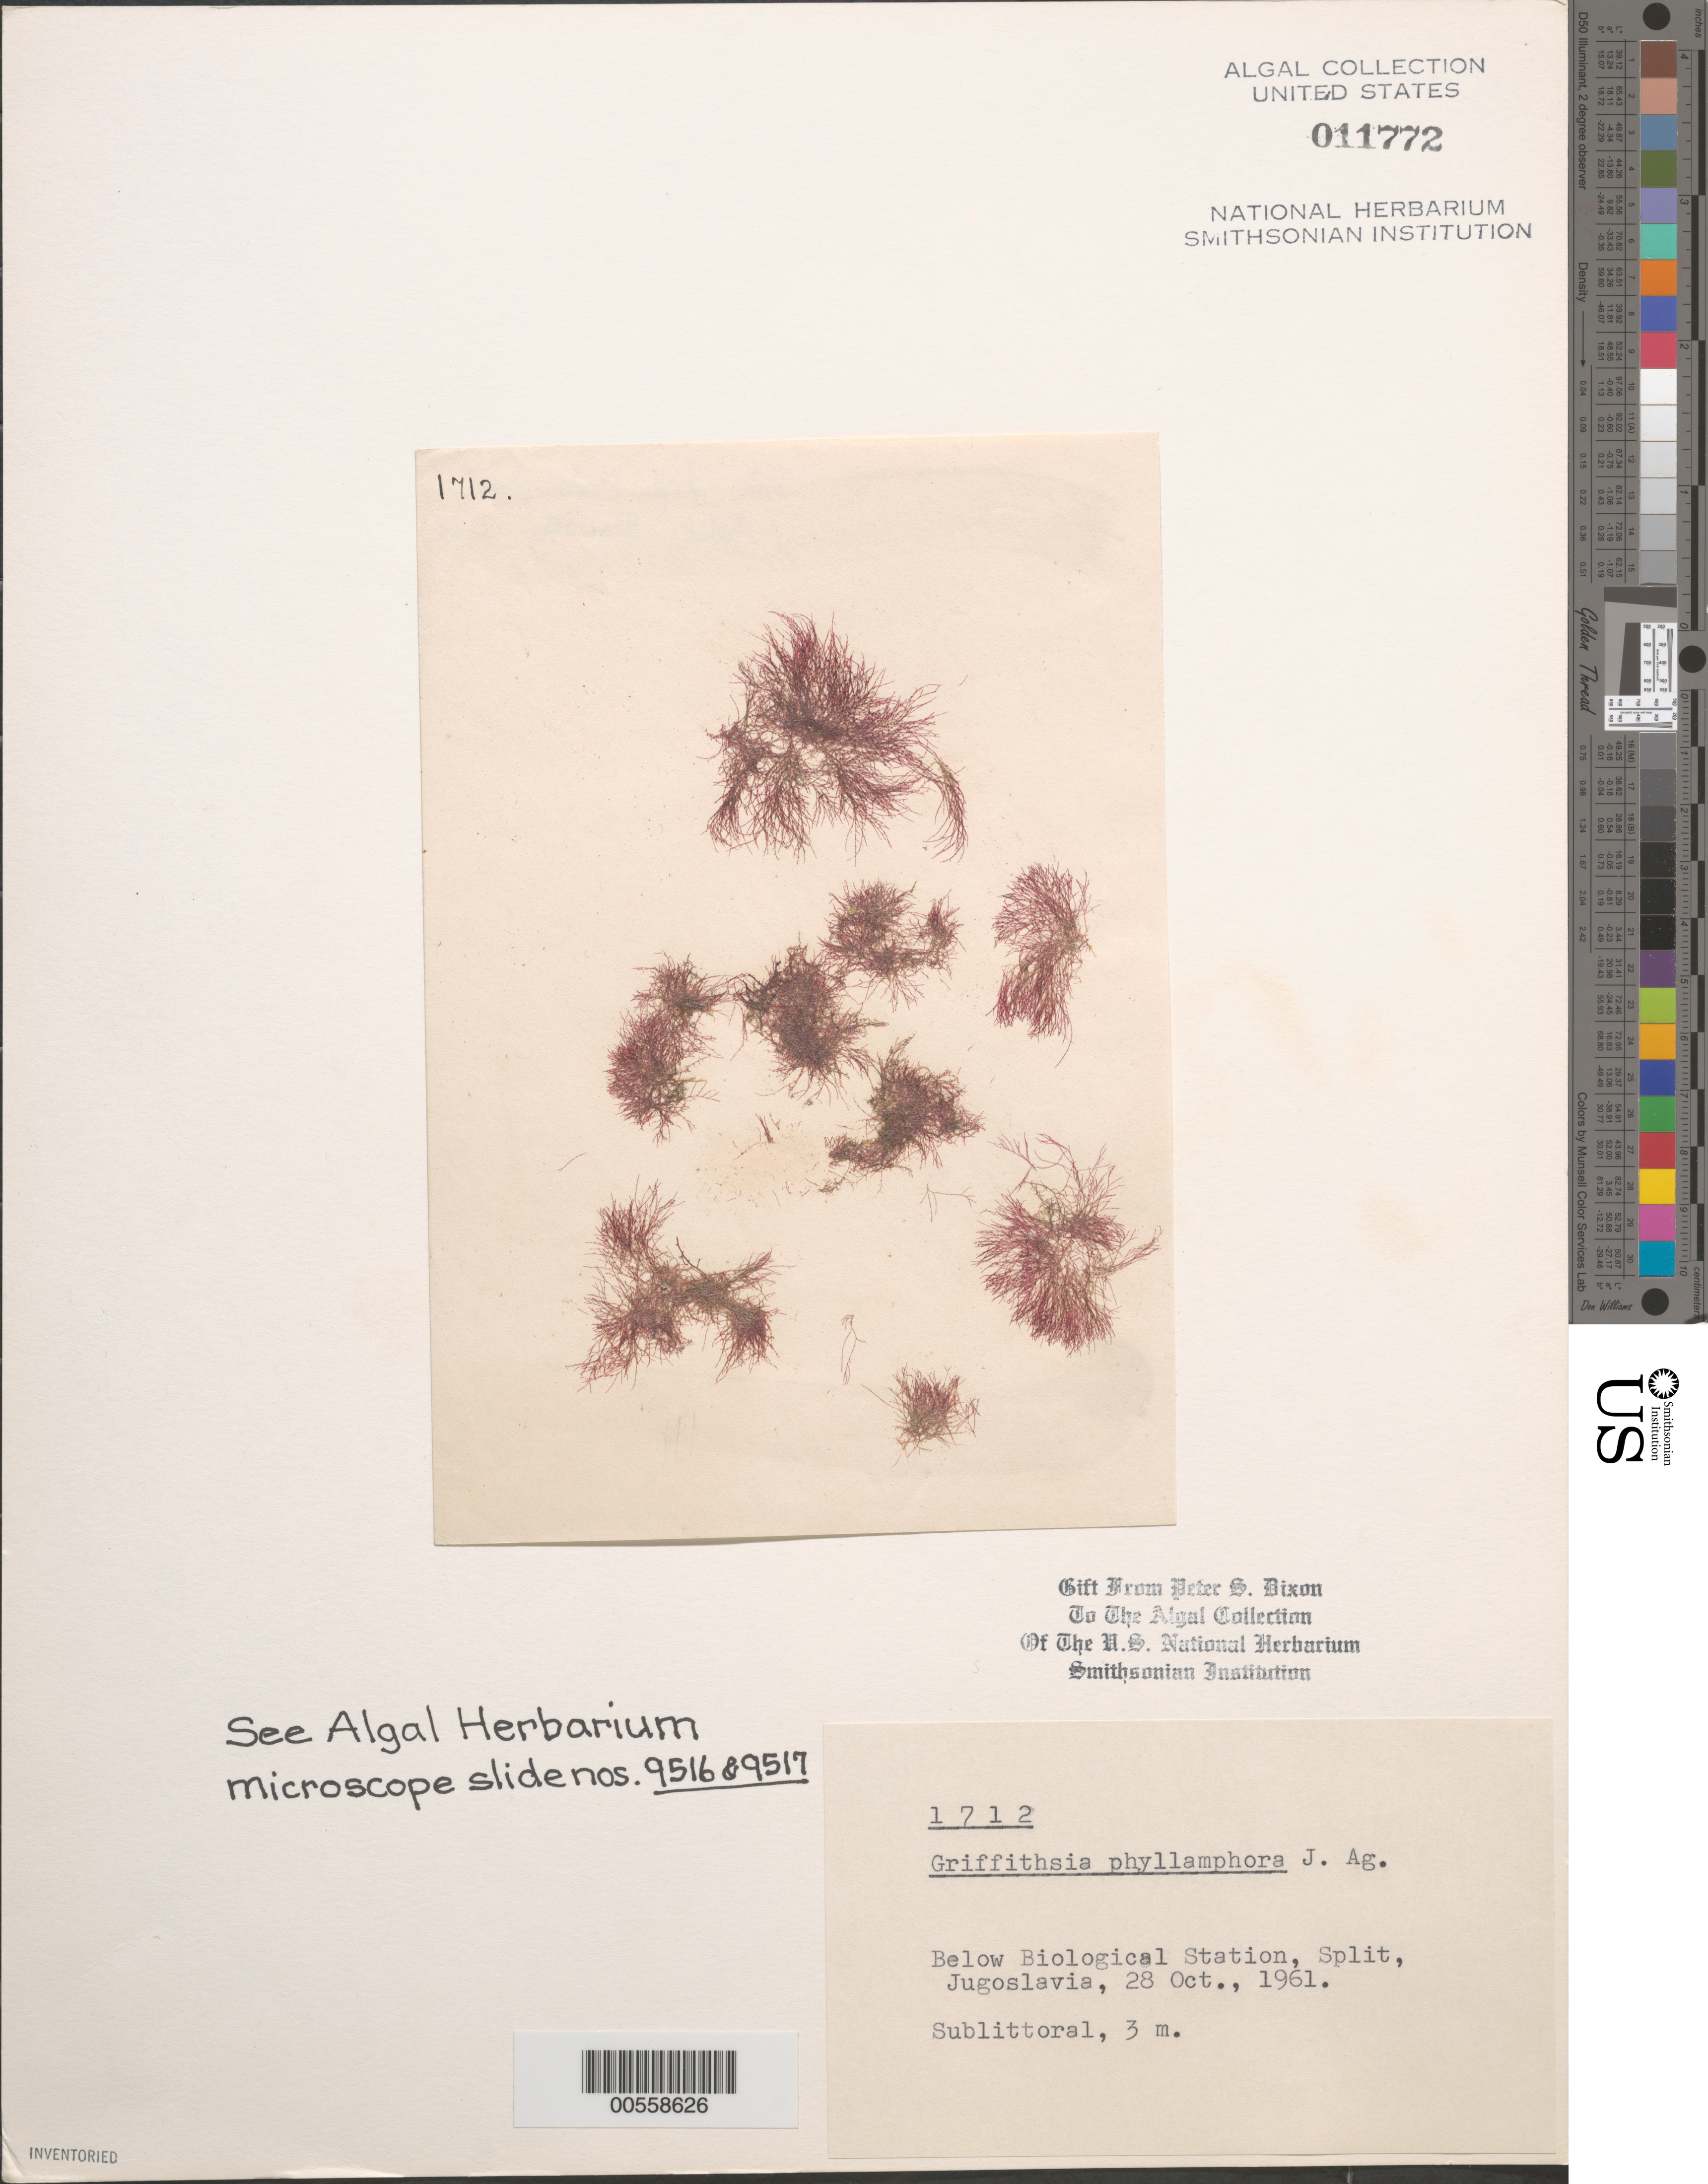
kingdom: Plantae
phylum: Rhodophyta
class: Florideophyceae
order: Ceramiales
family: Wrangeliaceae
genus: Griffithsia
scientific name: Griffithsia phyllamphora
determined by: Dixon, P. S.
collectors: P. S. Dixon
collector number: PSD 1712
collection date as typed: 28 Oct 1961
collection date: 1961-10-28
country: Croatia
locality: Split, below biological station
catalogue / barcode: US 11772